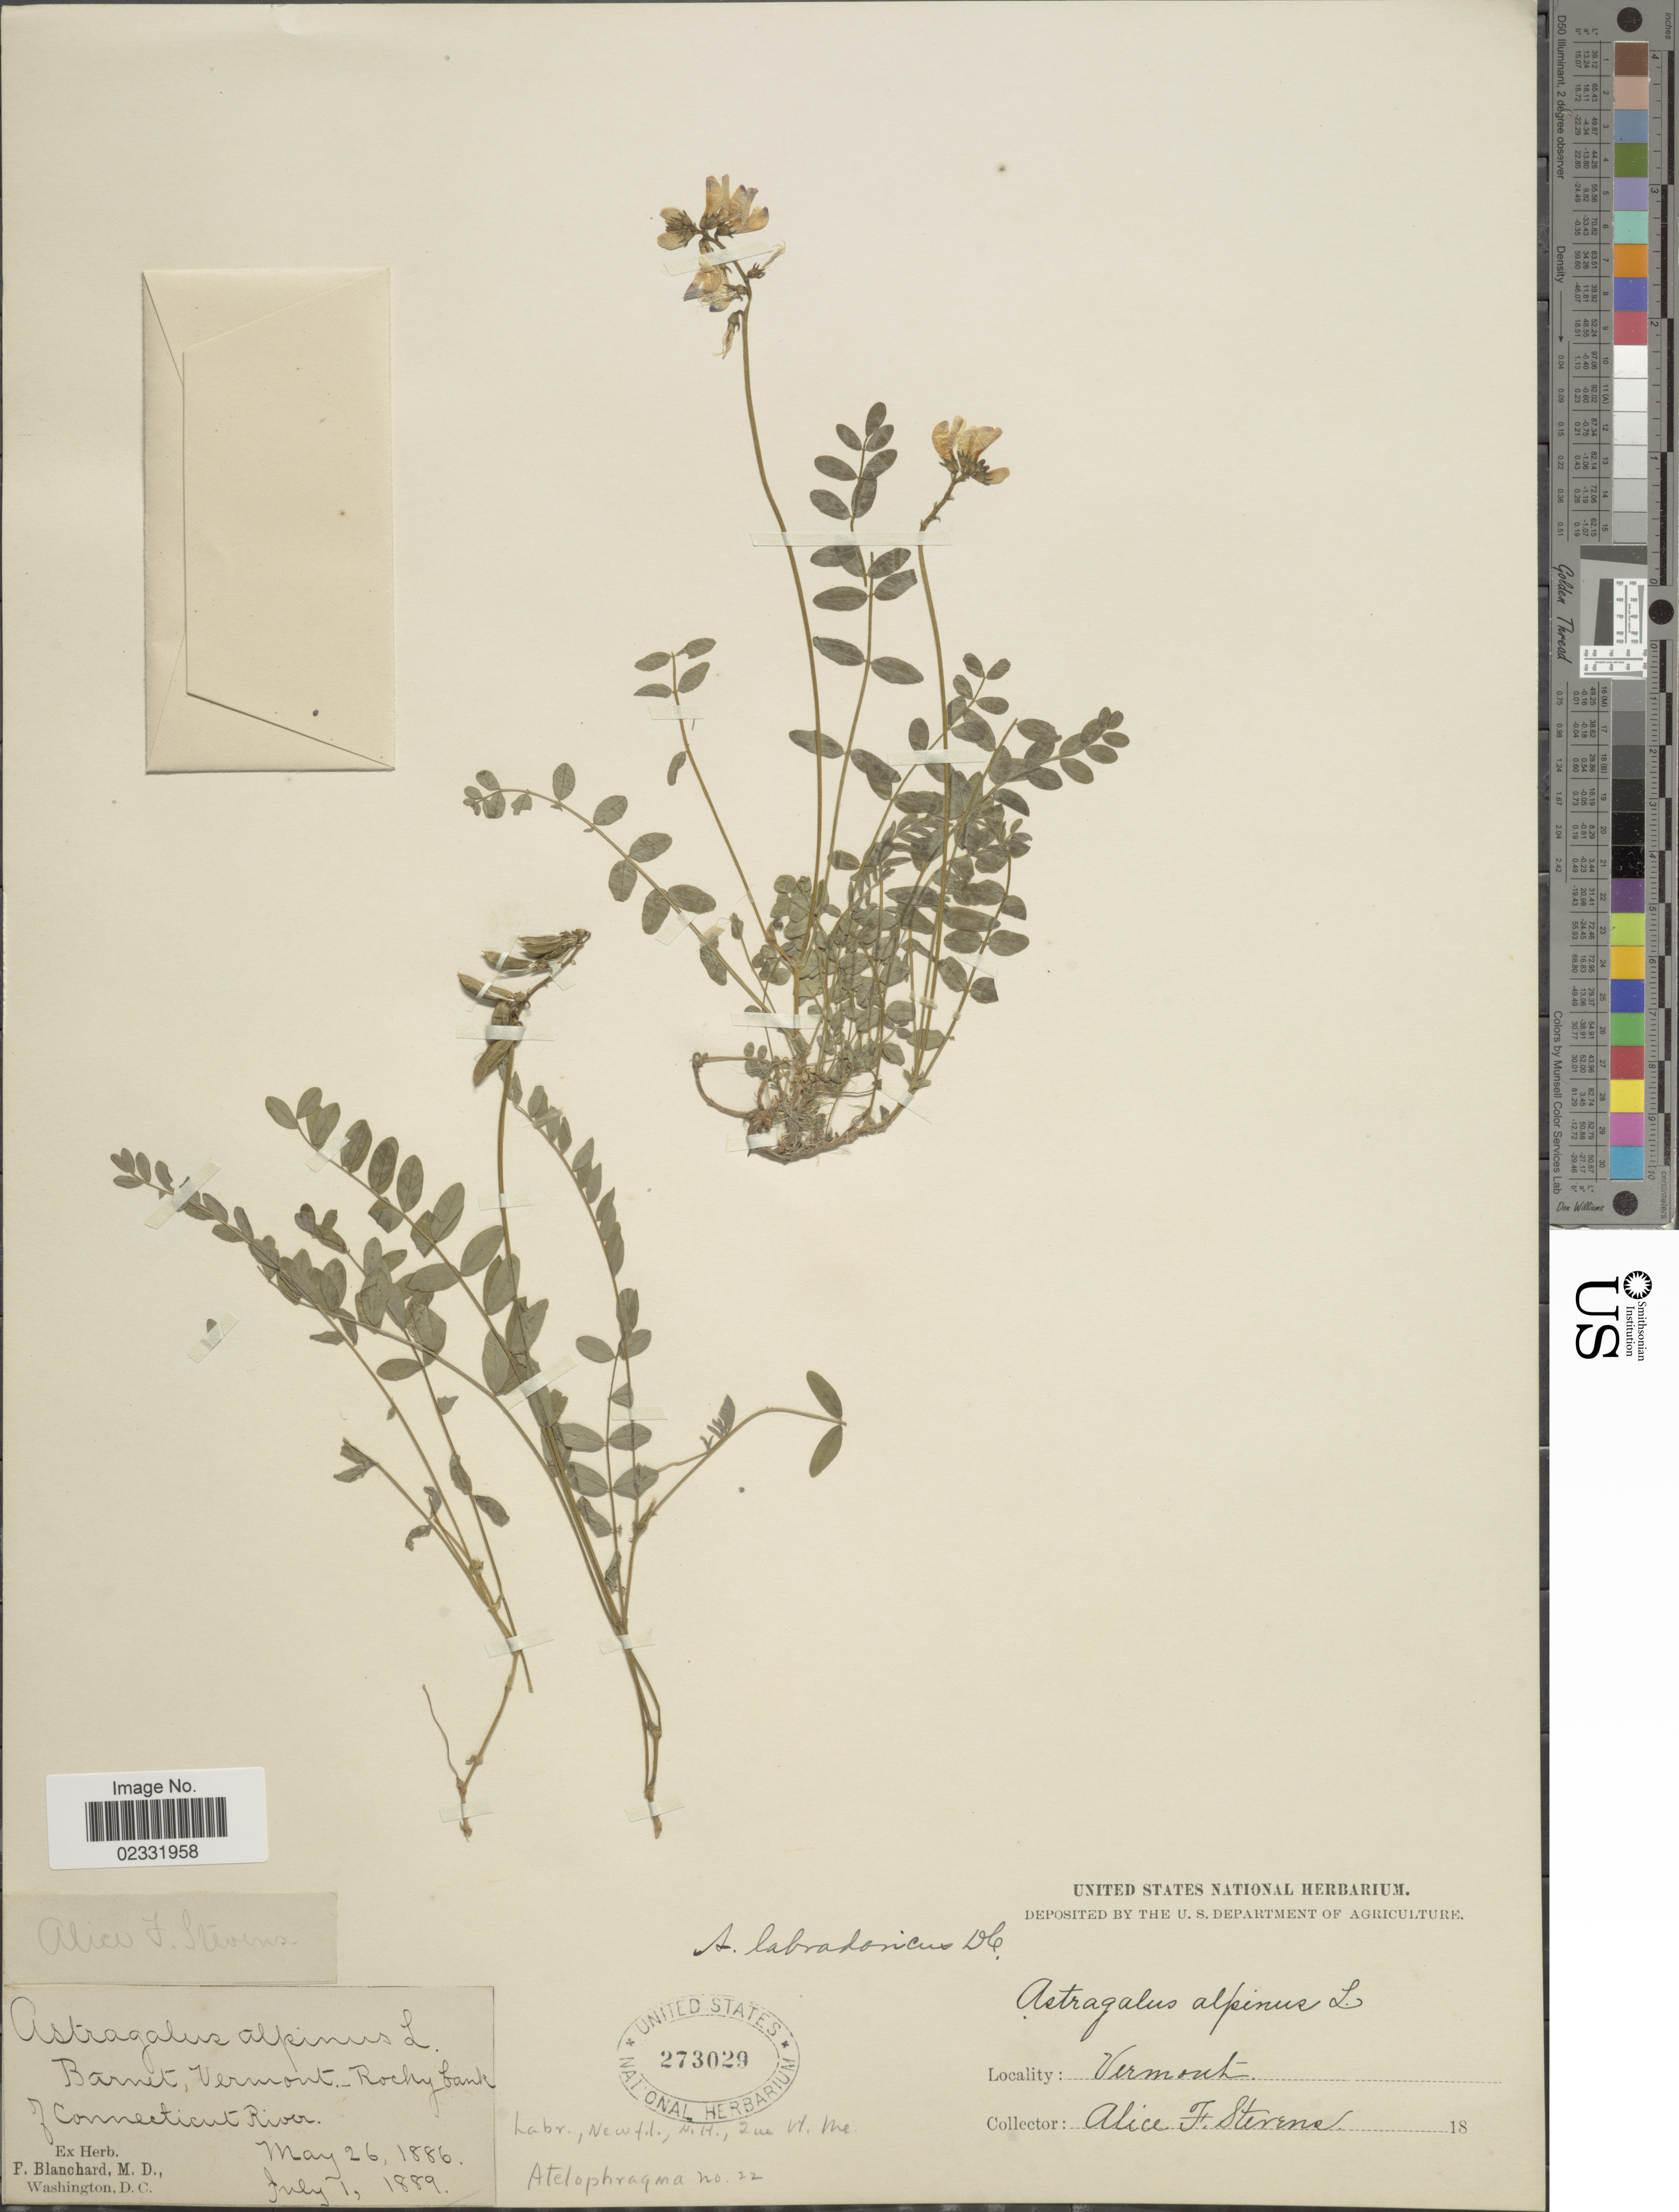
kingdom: Plantae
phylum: Tracheophyta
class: Magnoliopsida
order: Fabales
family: Fabaceae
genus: Astragalus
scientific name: Astragalus labradoricus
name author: DC.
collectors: A. Stevens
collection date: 1886-05-26/1889-07-01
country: United States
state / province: Vermont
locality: Barnet. Rocky bank of Connecticut River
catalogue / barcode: US 273029